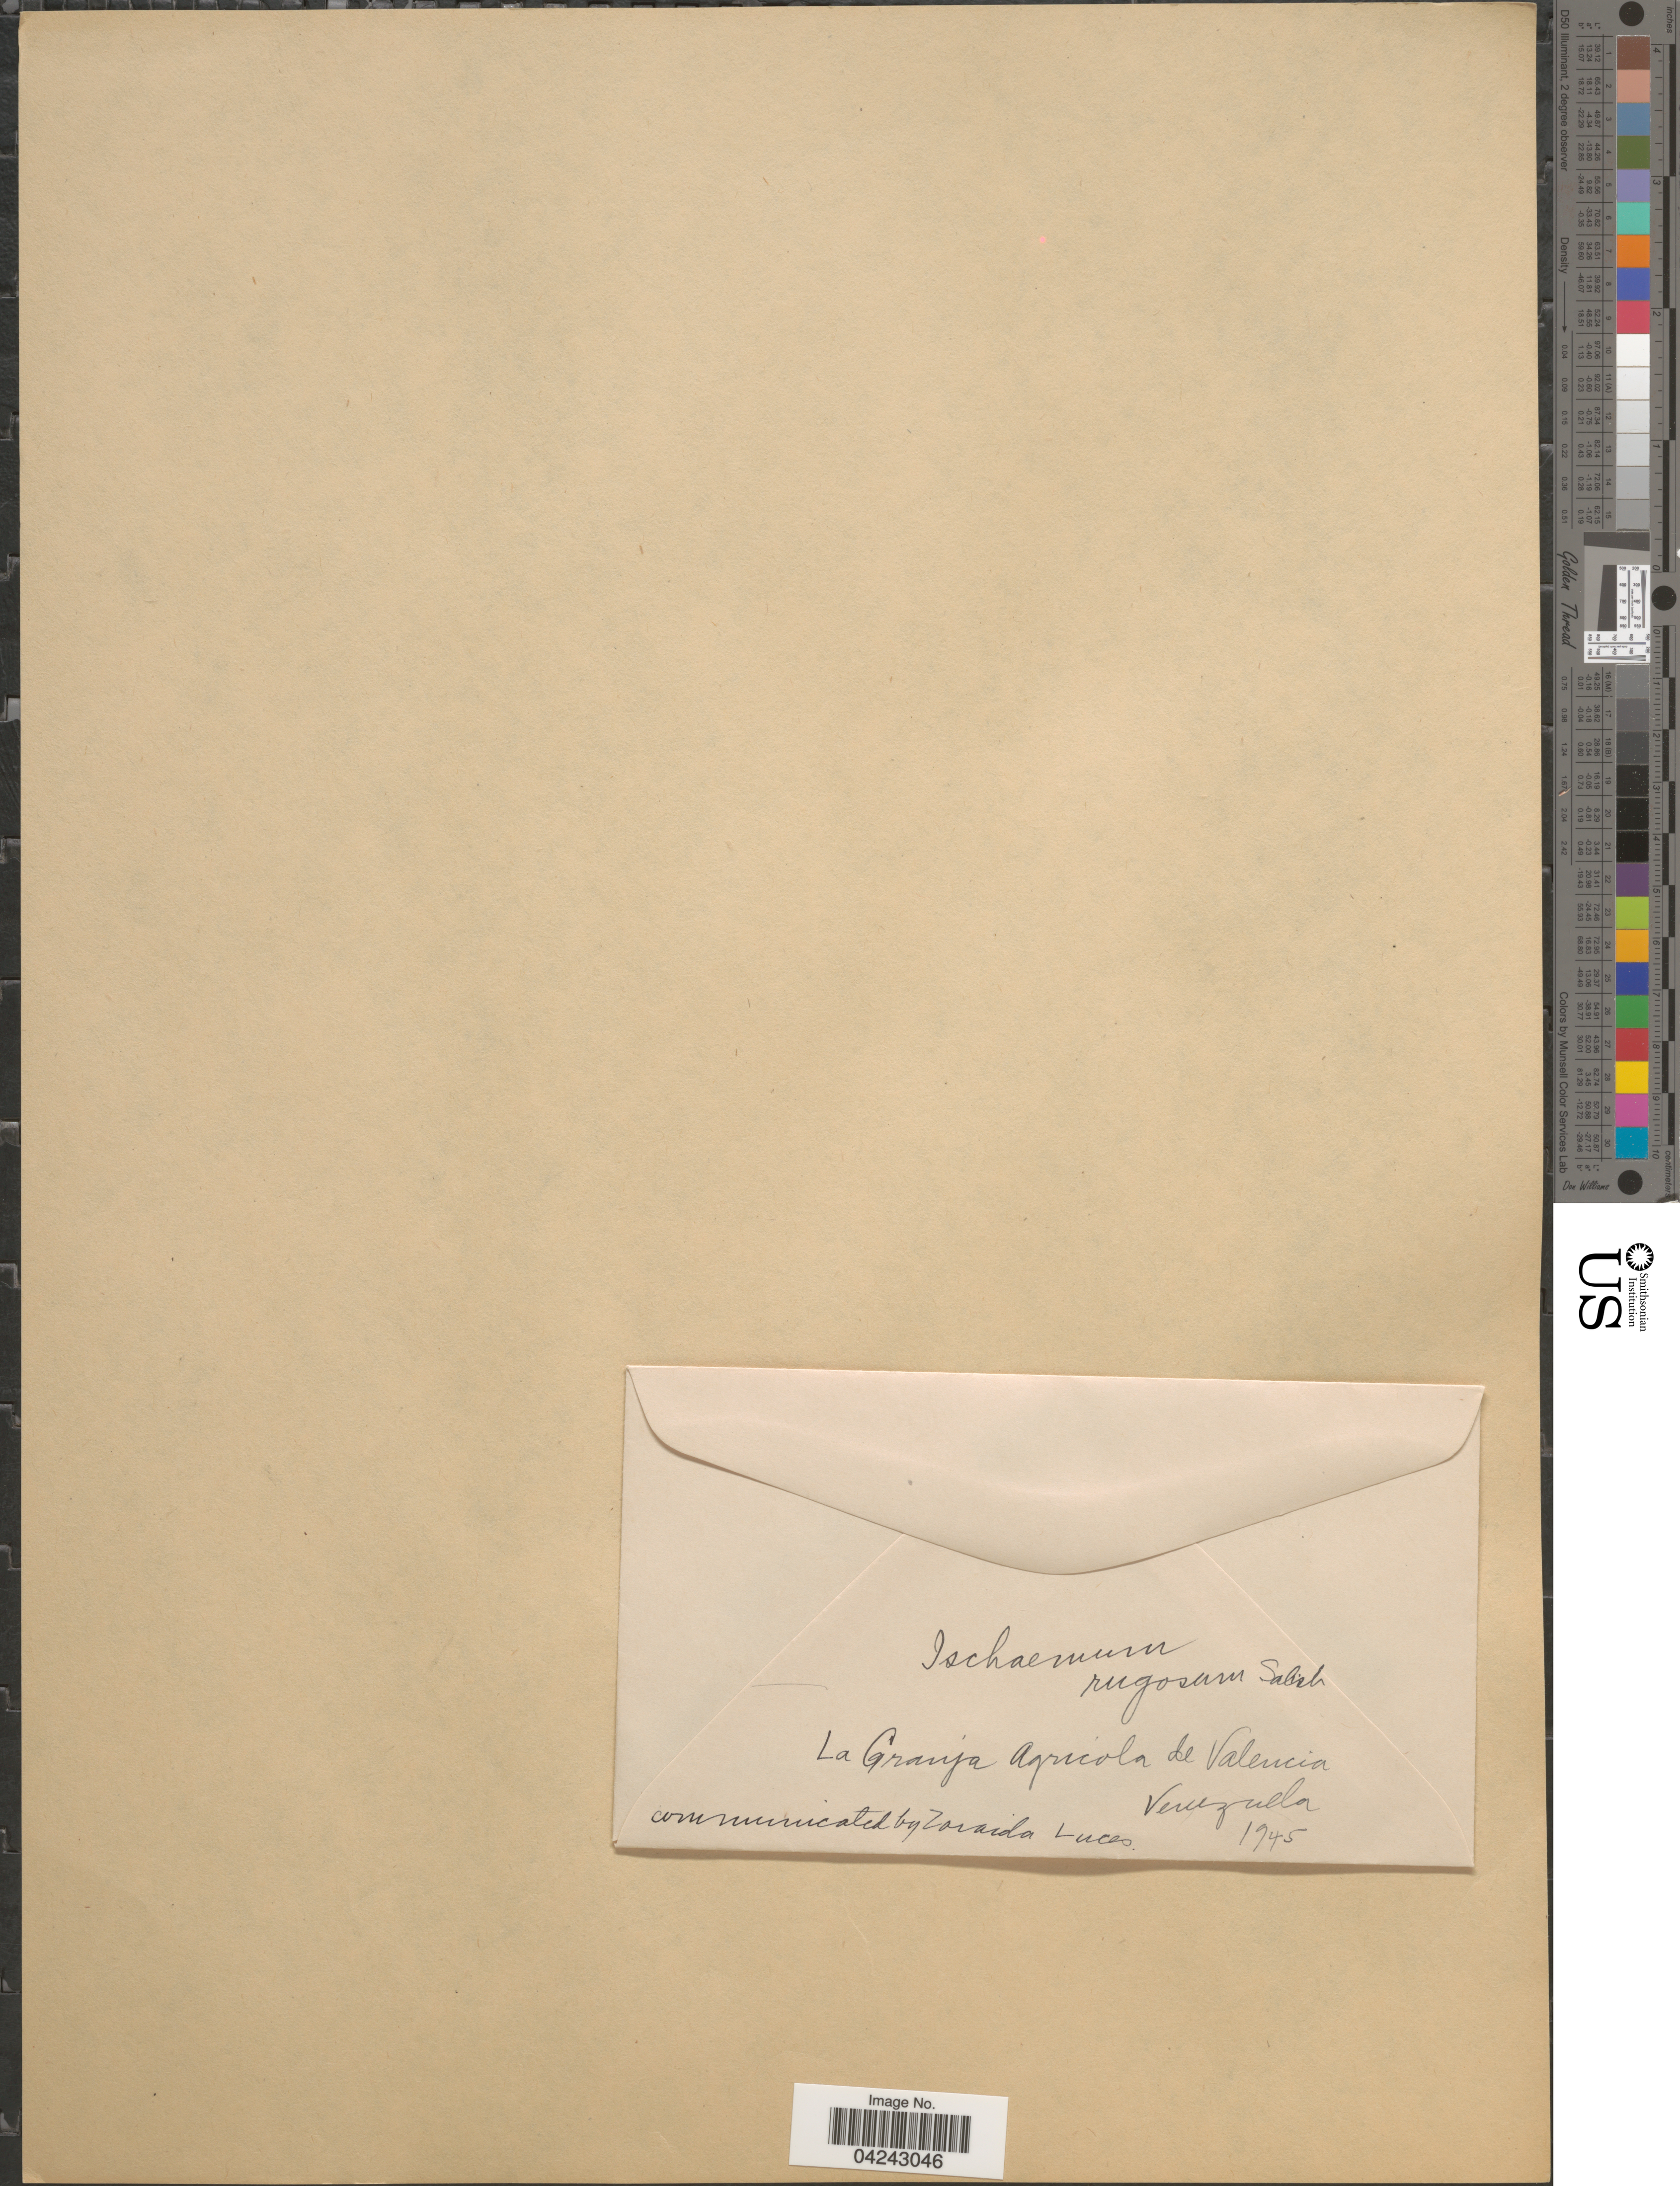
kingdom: Plantae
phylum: Tracheophyta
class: Liliopsida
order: Poales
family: Poaceae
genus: Ischaemum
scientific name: Ischaemum rugosum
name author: Salisb.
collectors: Z. Luces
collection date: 1945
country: Venezuela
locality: La Granja Agricola de Valencia.